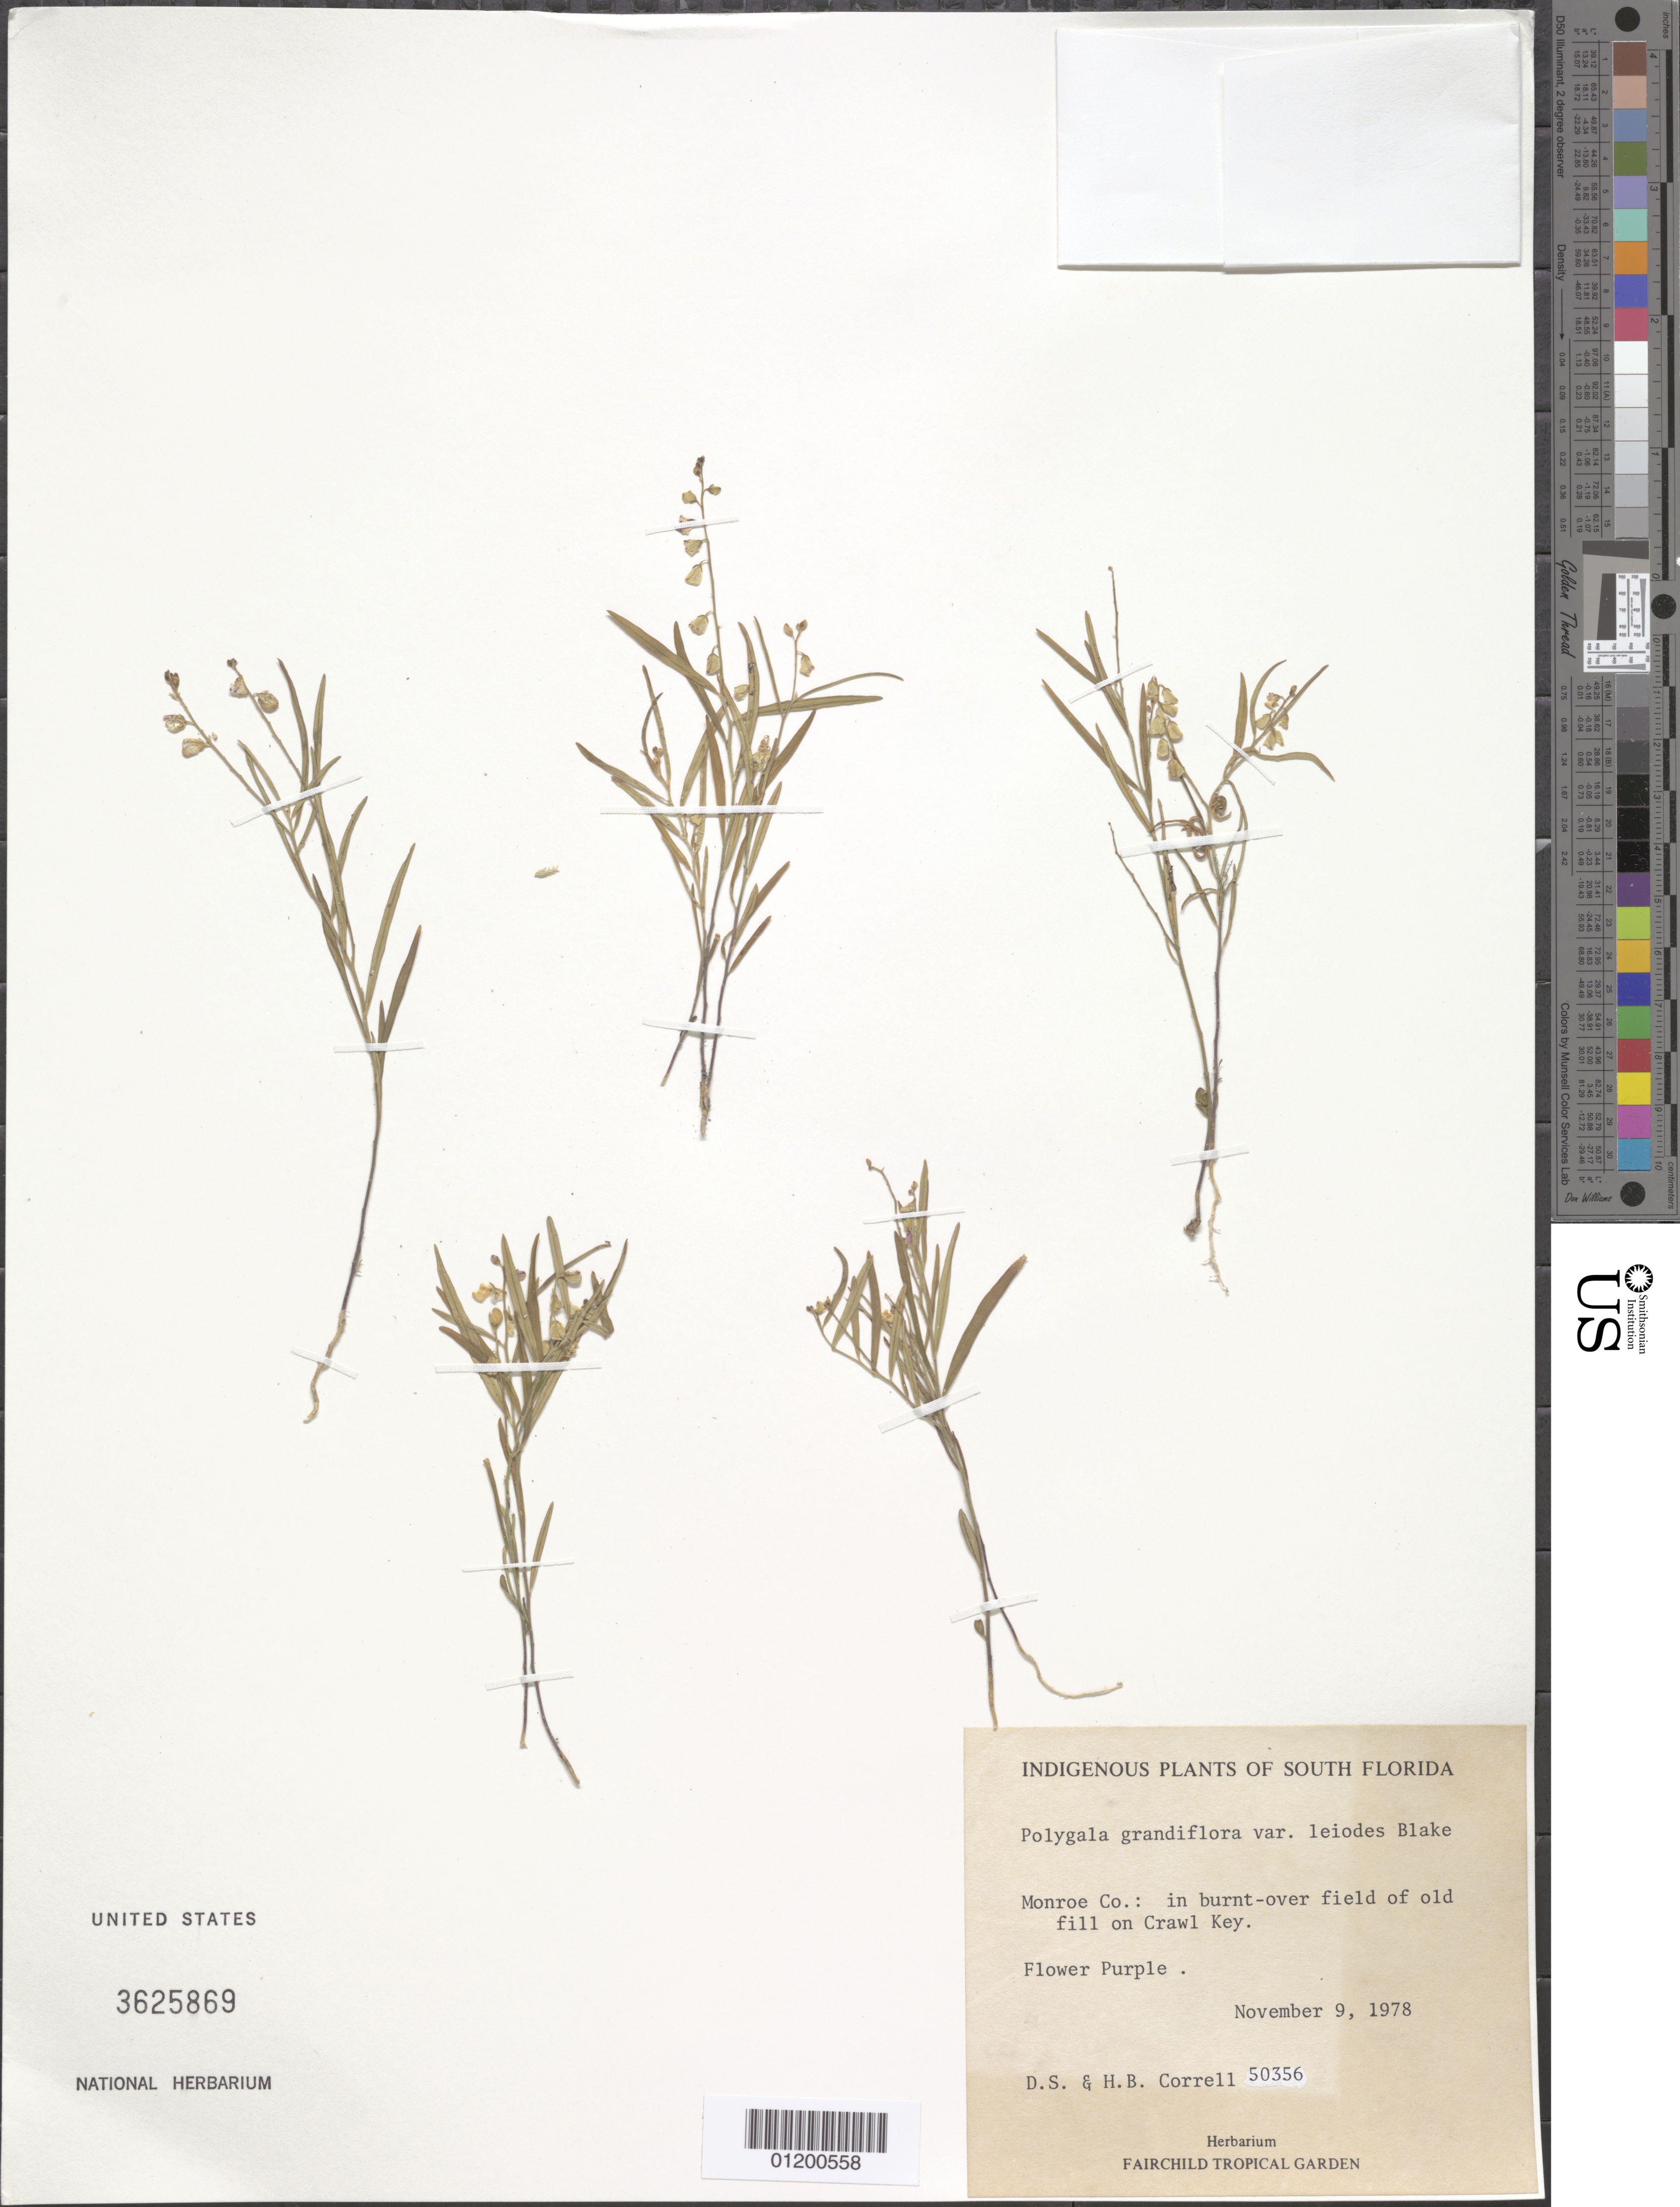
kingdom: Plantae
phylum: Tracheophyta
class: Magnoliopsida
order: Fabales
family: Polygalaceae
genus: Asemeia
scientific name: Asemeia grandiflora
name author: (Walter) Small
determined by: Strong, Mark T., (BOT), Smithsonian Institution - National Museum of Natural History (UNITED STATES)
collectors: D. S. Correll & H. Correll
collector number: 50356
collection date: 1978-11-09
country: United States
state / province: Florida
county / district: Monroe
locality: In burnt-over field of old fill on Crawl Key.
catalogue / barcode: US 3625869